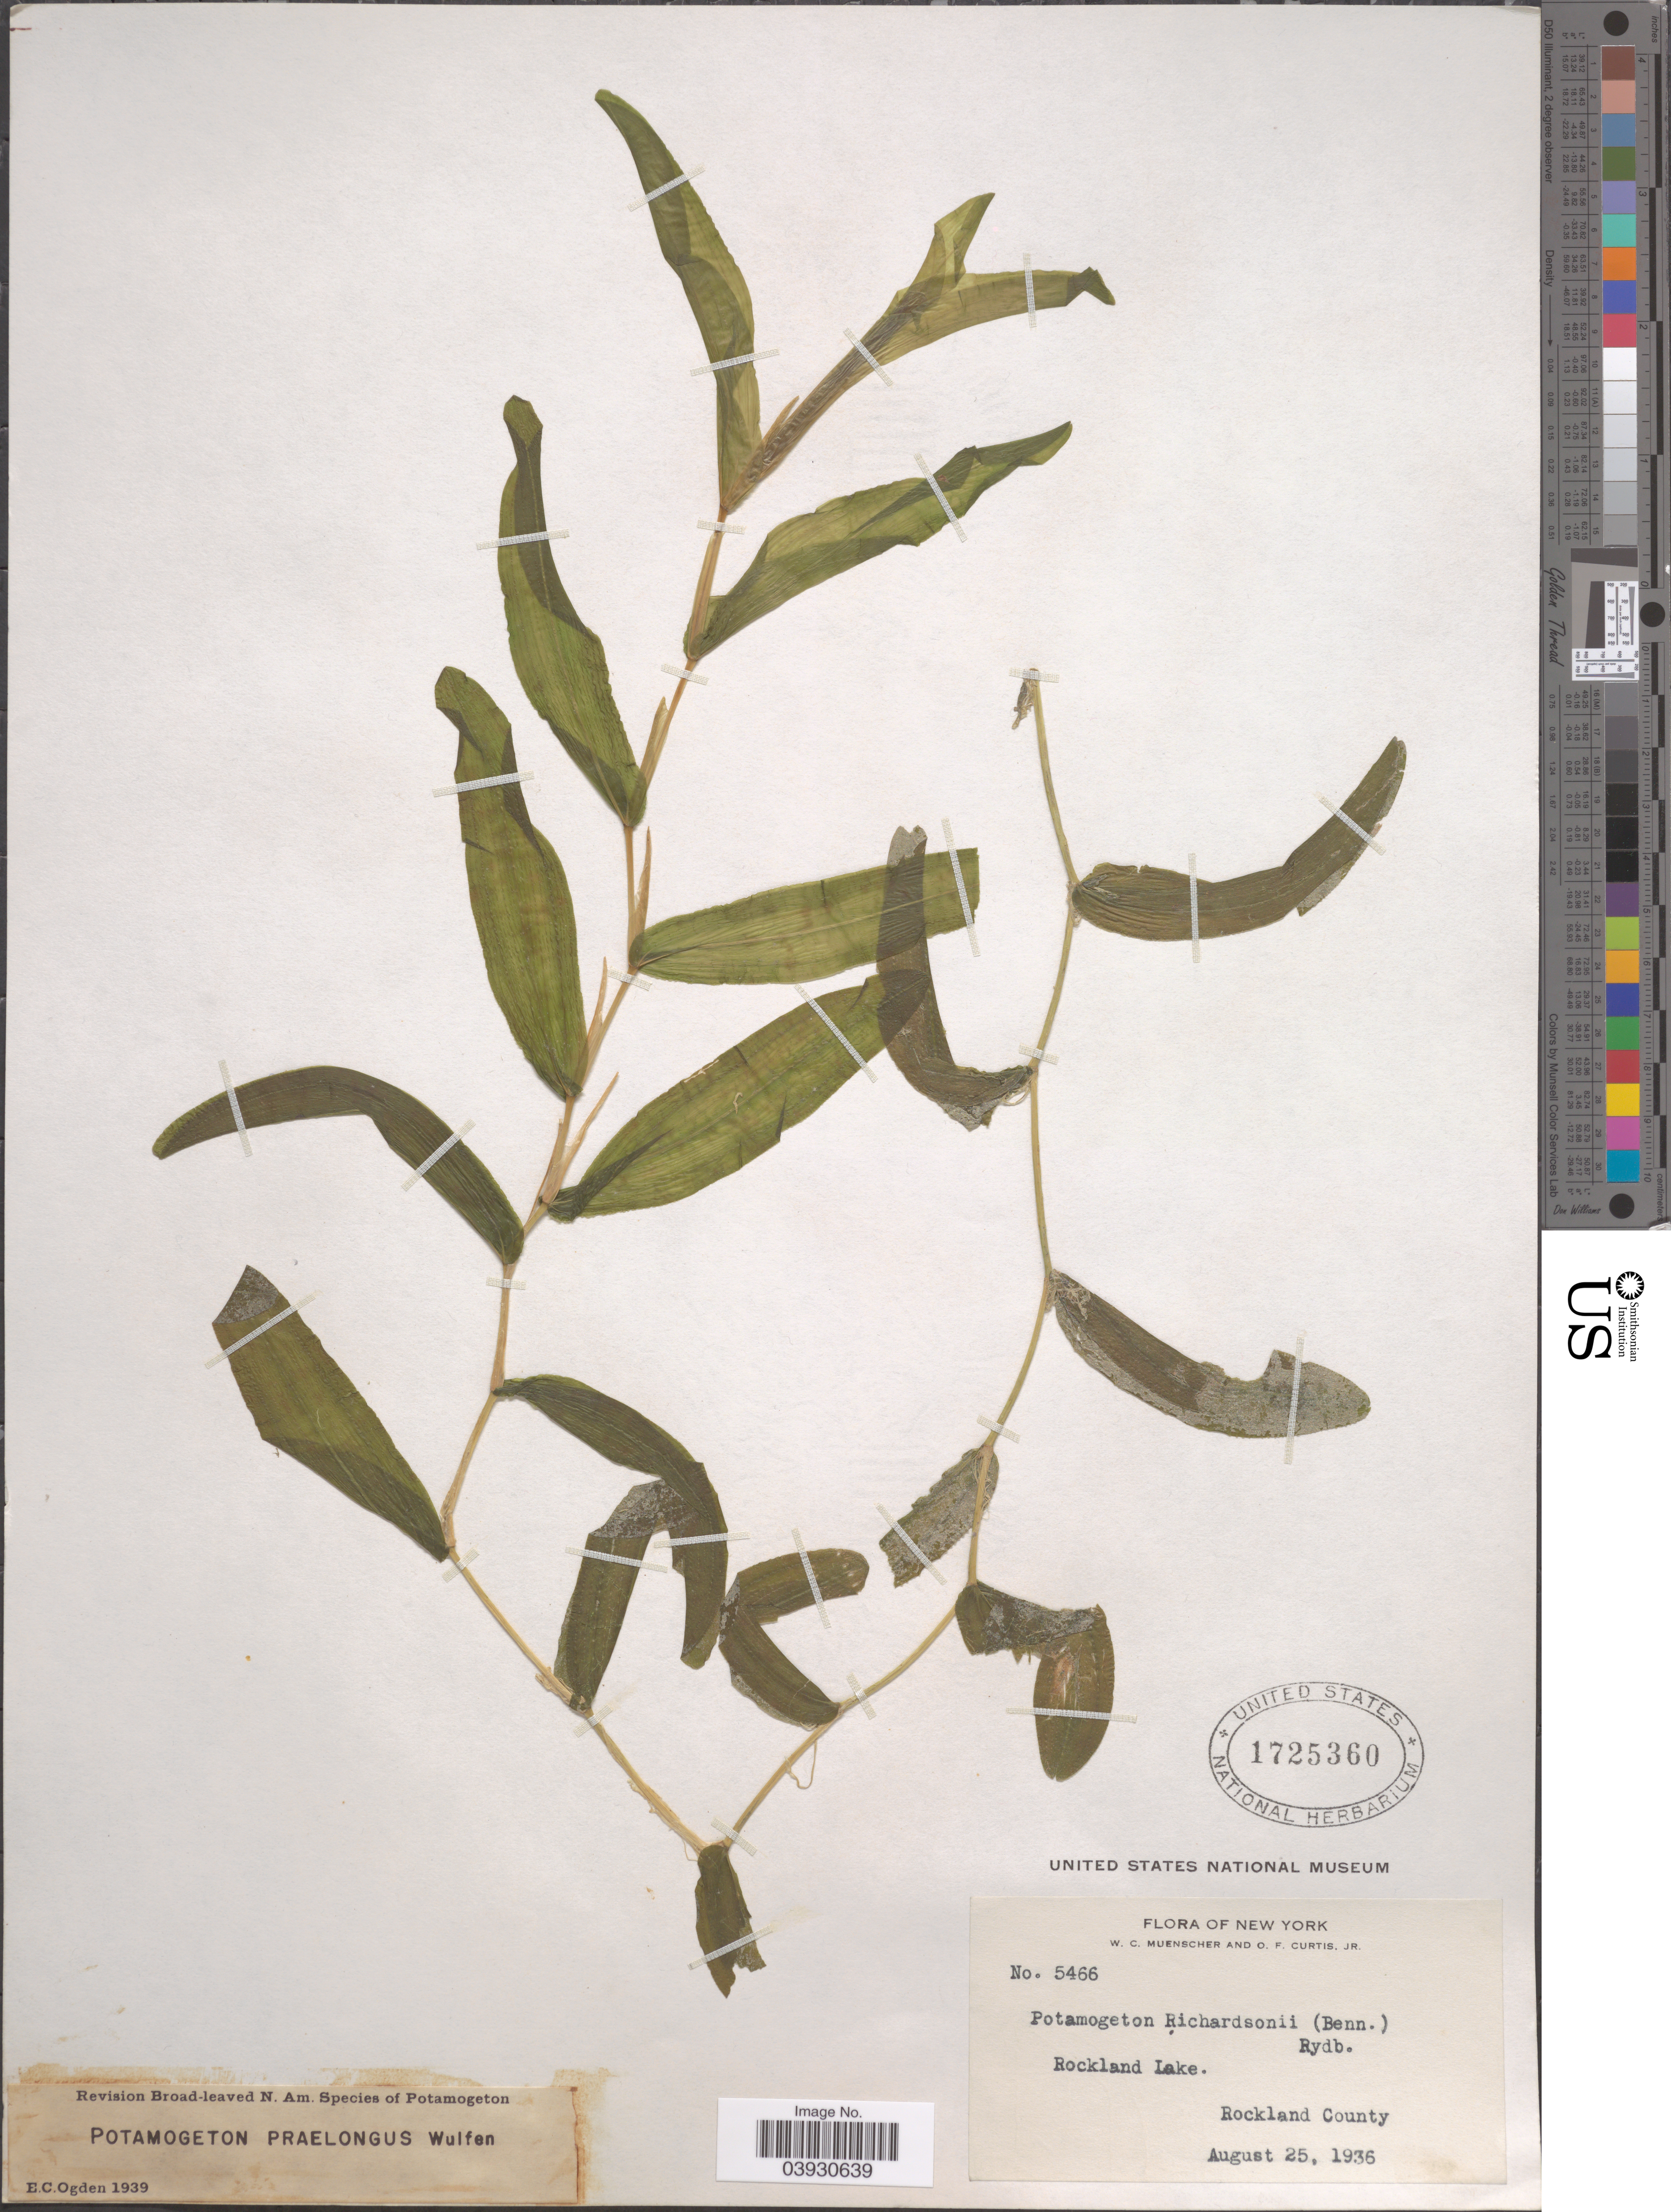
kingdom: Plantae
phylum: Tracheophyta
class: Liliopsida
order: Alismatales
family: Potamogetonaceae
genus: Potamogeton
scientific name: Potamogeton praelongus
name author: Wulfen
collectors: W. Muenscher & O. Curtis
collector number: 5466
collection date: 1936-08-25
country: United States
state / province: New York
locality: Rockland Lake. Rockland County.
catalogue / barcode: US 1725360